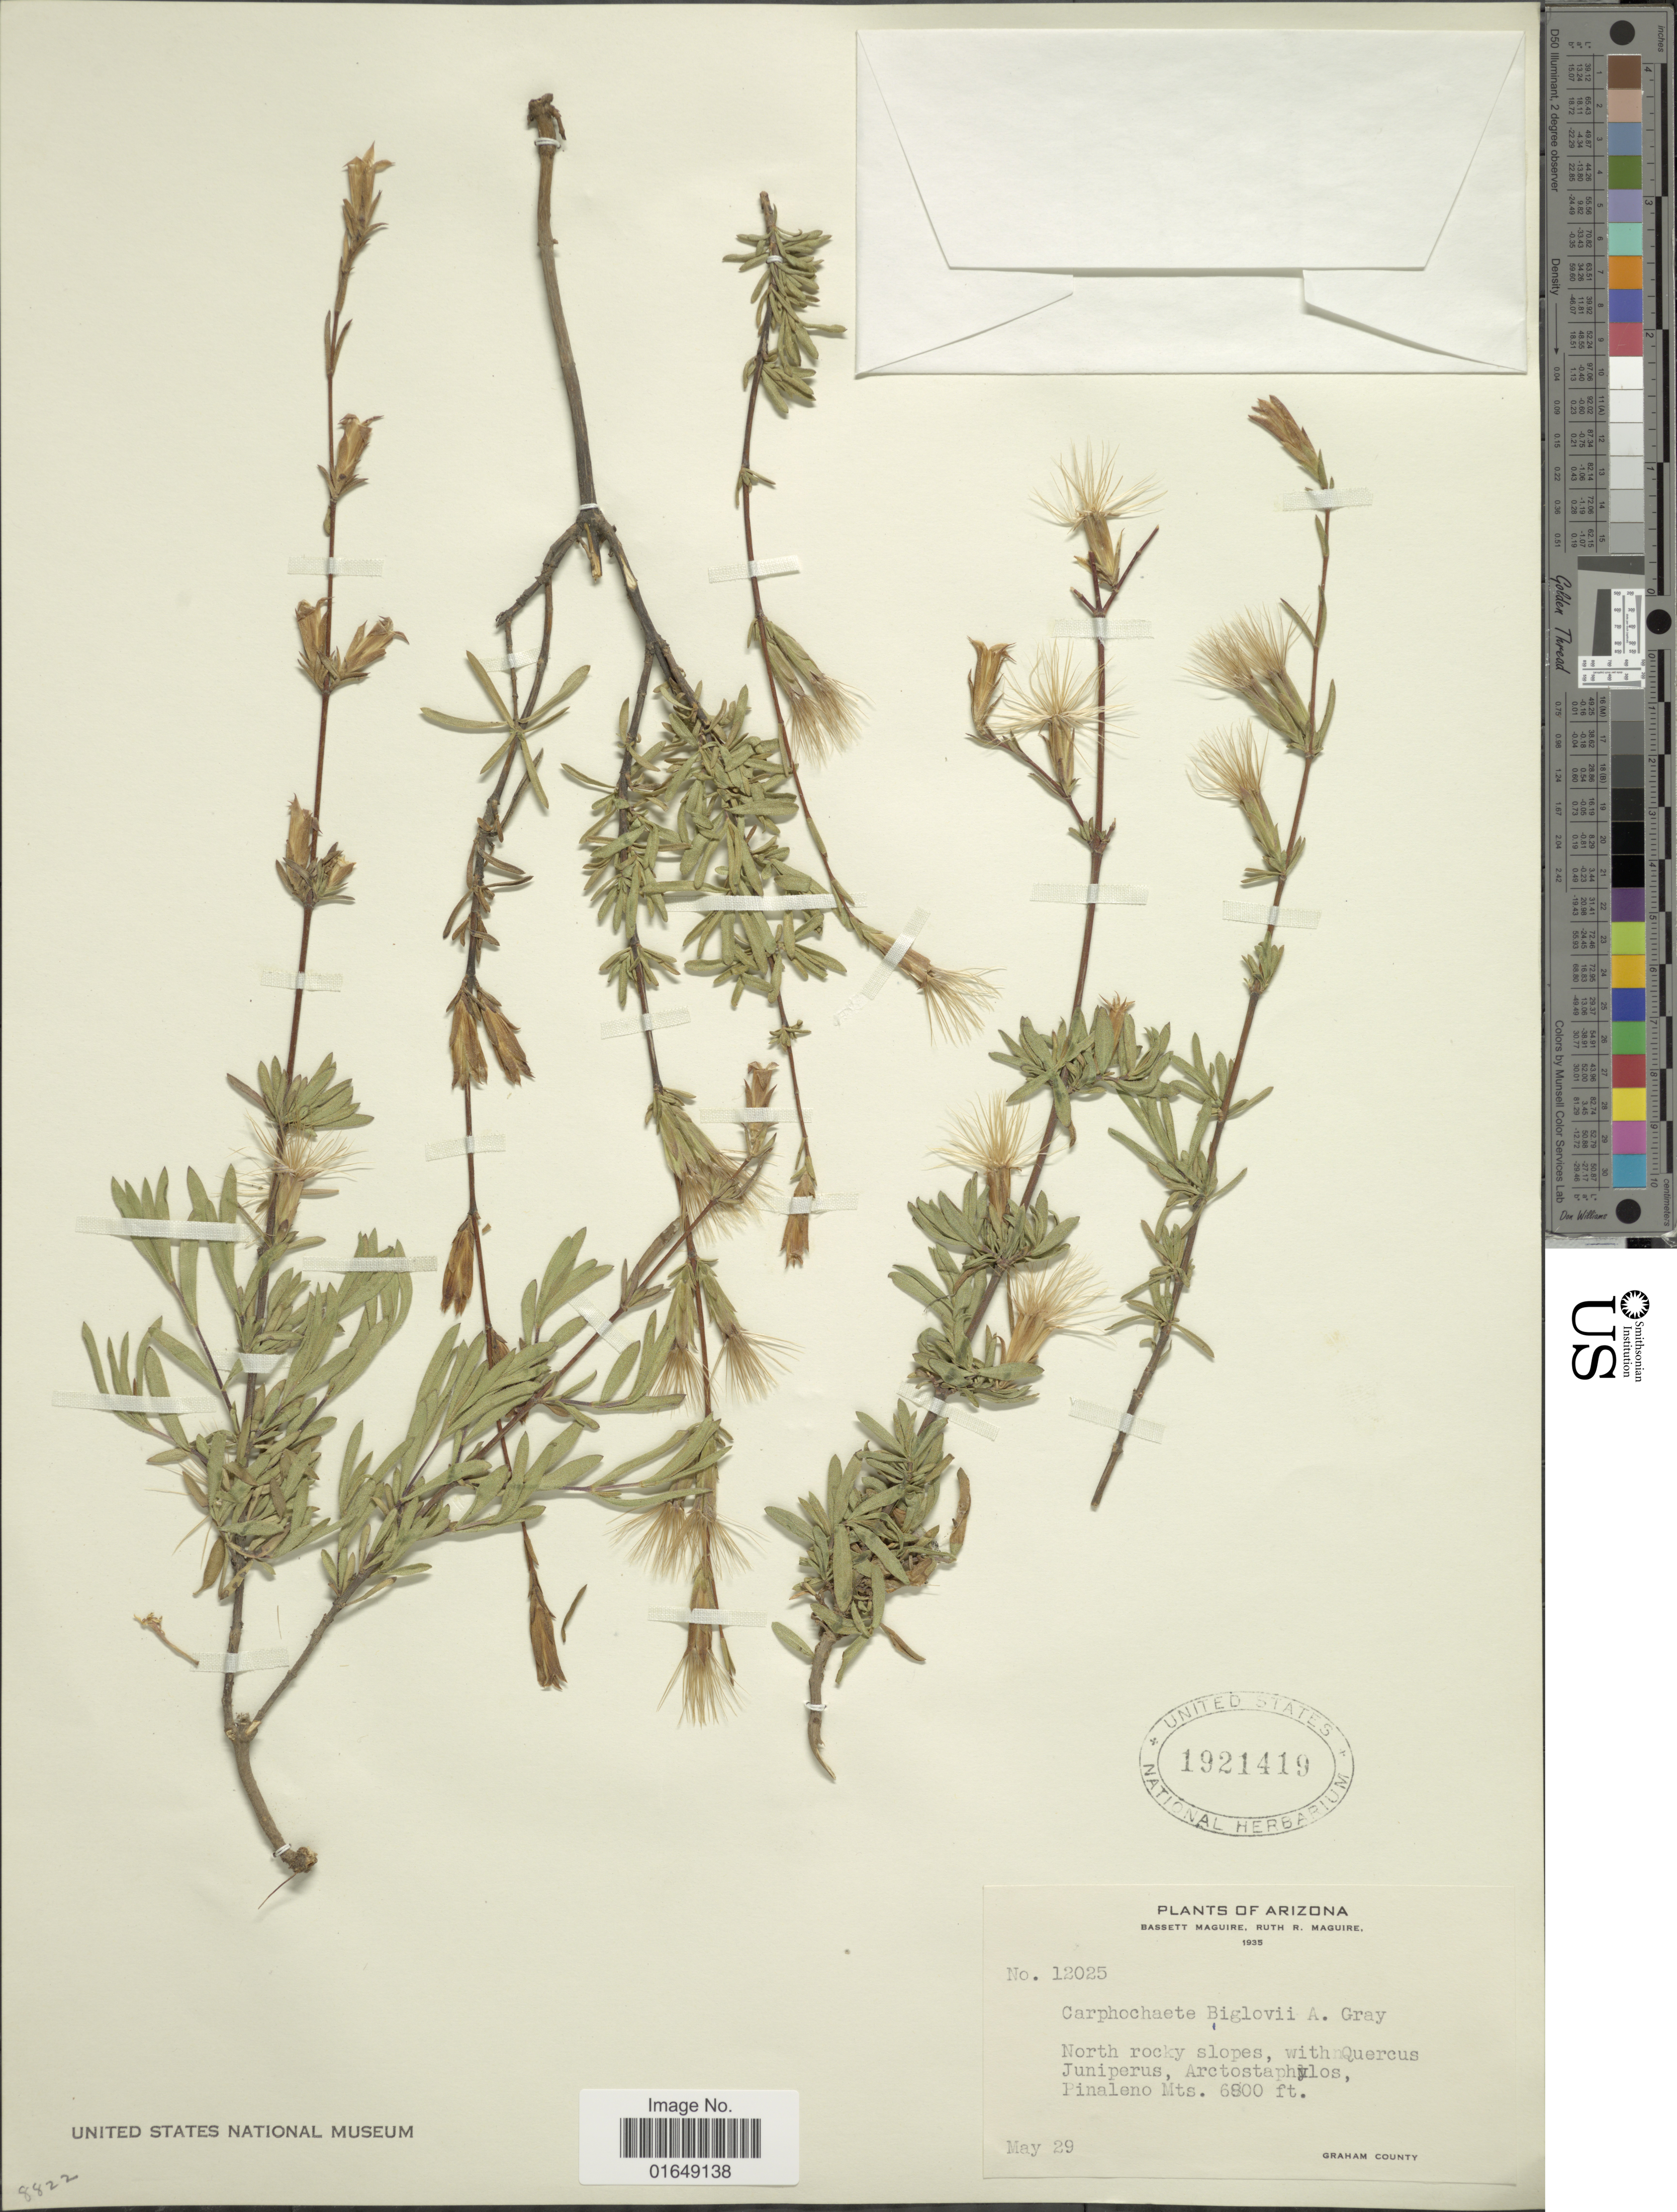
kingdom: Plantae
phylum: Tracheophyta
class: Magnoliopsida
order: Asterales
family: Asteraceae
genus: Carphochaete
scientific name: Carphochaete bigelovii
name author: A. Gray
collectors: B. Maguire & R. R. Maguire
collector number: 12025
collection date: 1935-05-29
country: United States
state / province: Arizona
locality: North rocky slopes, Pinaleno Mts.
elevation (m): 2073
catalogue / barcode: US 1921419